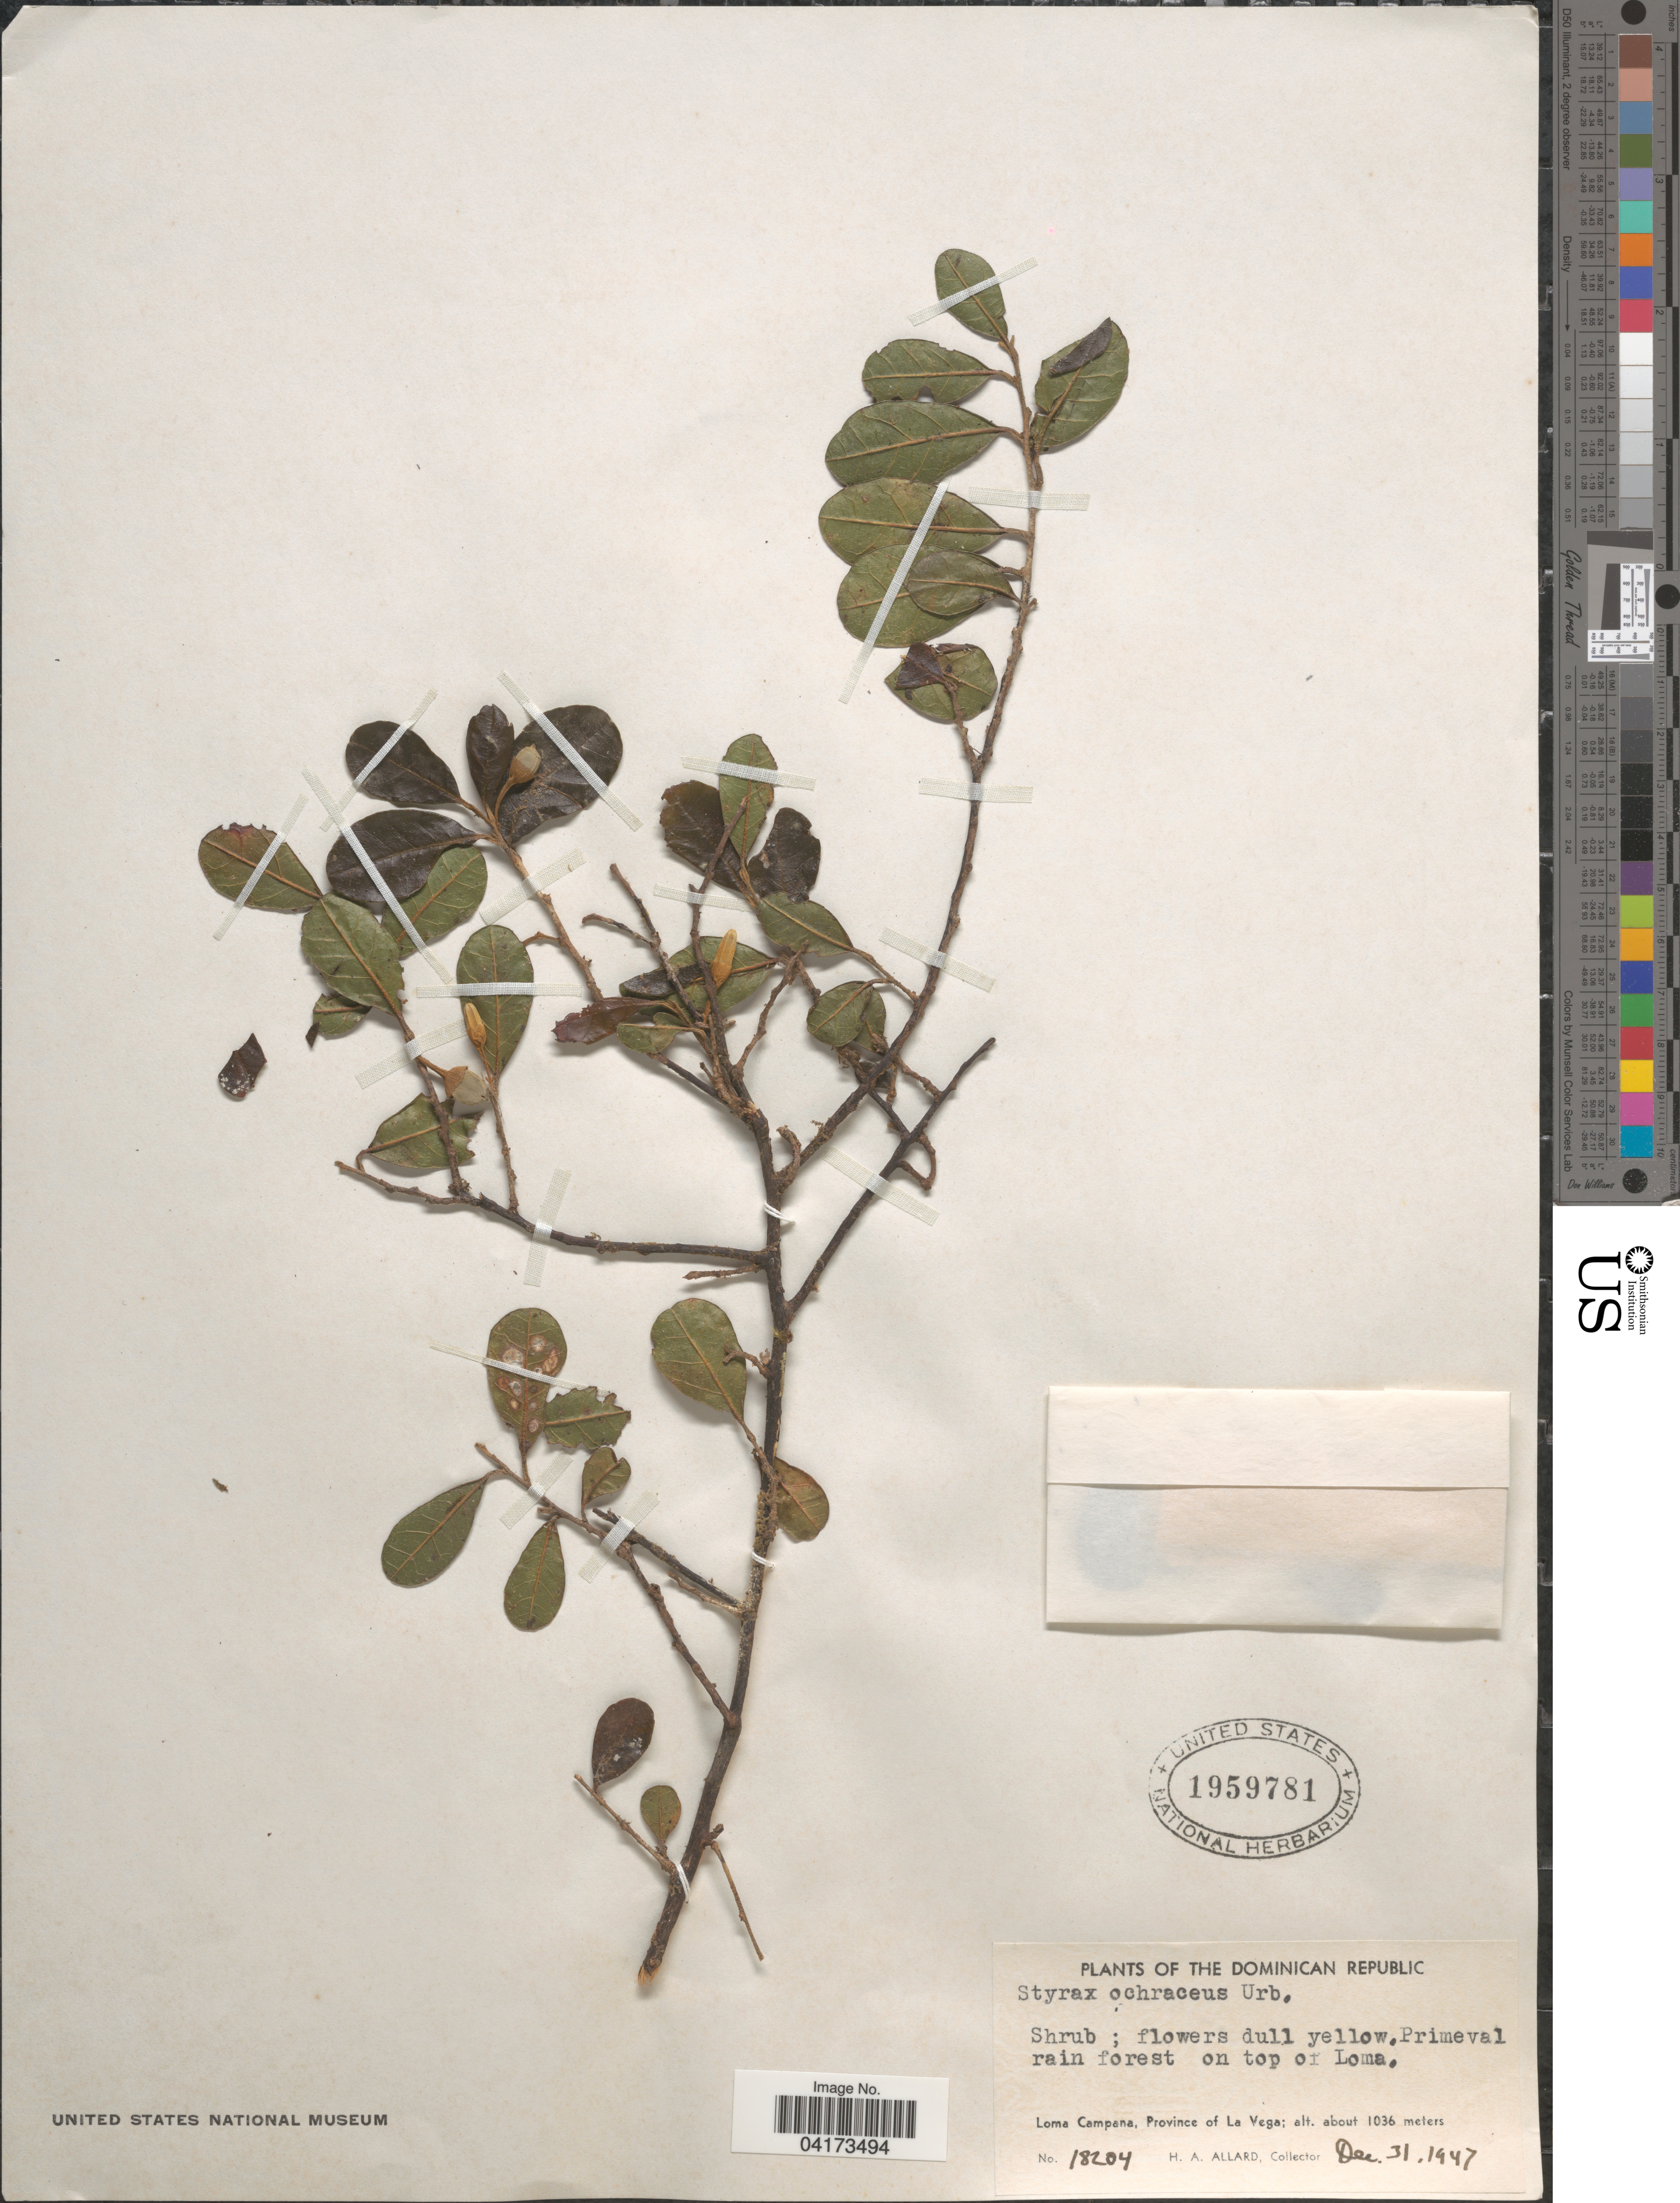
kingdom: Plantae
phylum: Tracheophyta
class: Magnoliopsida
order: Ericales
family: Styracaceae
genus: Styrax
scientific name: Styrax ochraceus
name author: Urb.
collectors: H. A. Allard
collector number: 18204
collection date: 1947-12-31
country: Dominican Republic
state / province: La Vega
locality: Primeval rain forest on top of Loma. Loma Campana.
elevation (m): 1036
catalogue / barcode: US 1959781